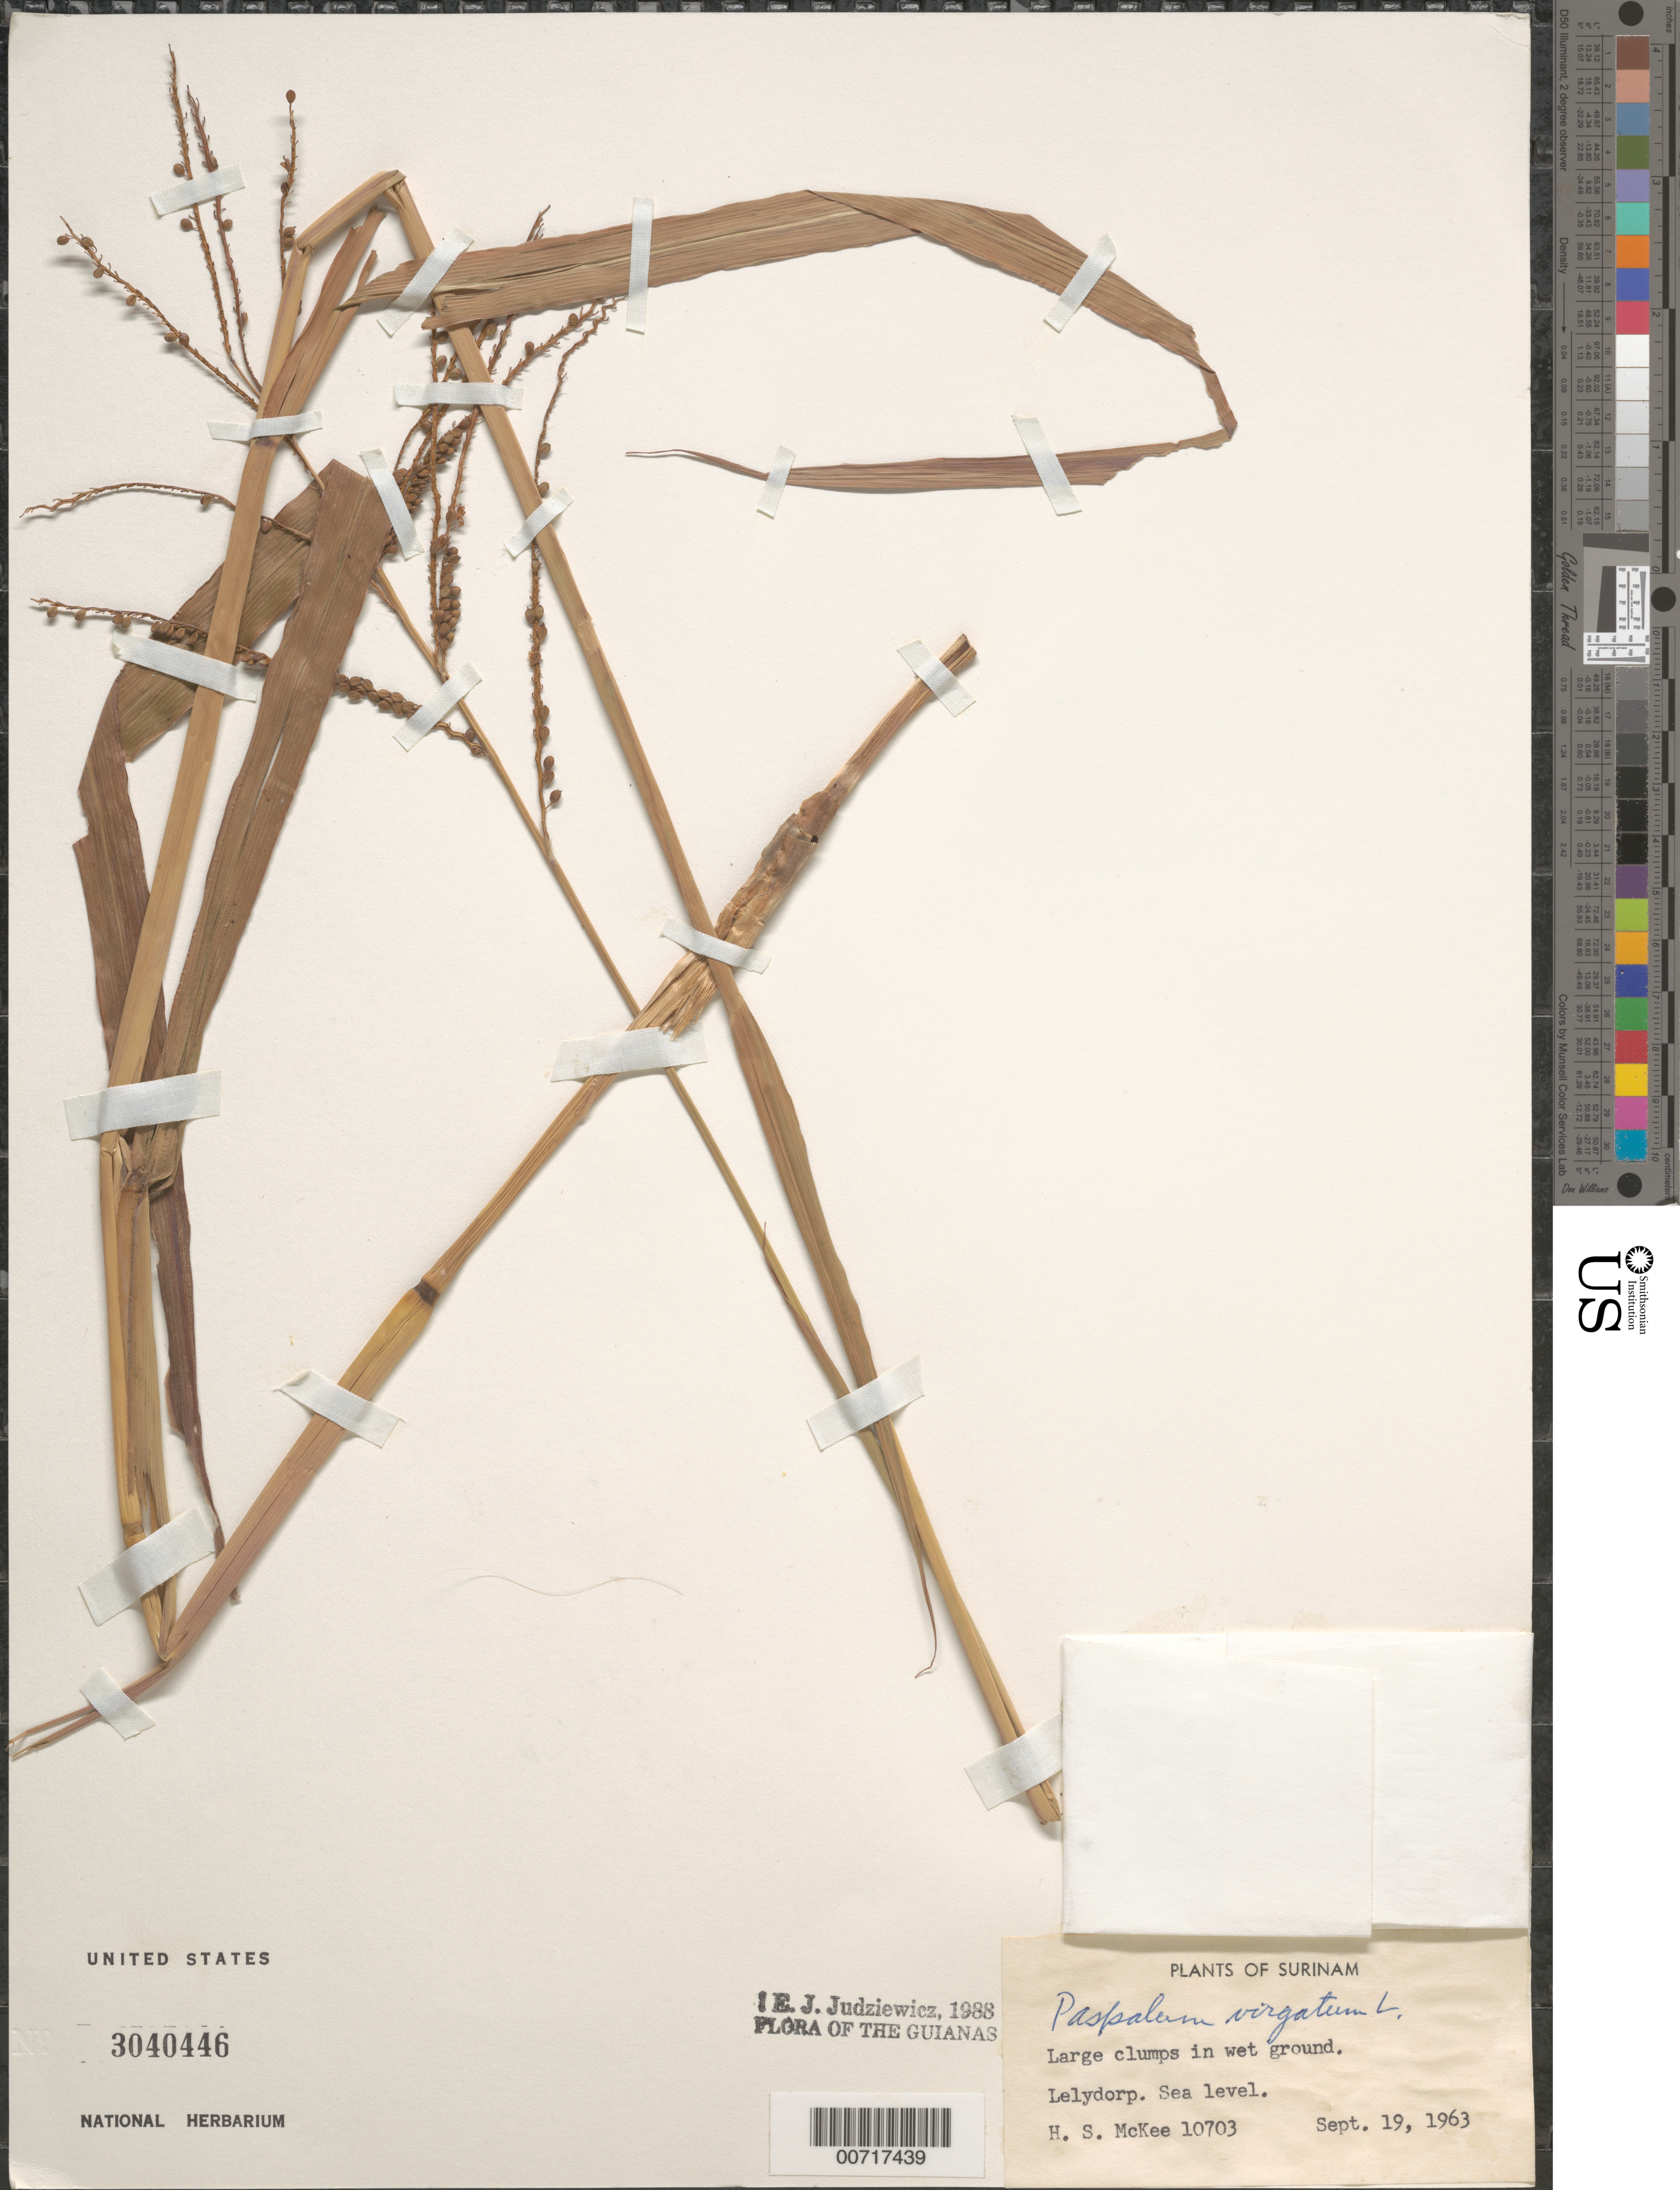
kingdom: Plantae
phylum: Tracheophyta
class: Liliopsida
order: Poales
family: Poaceae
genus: Paspalum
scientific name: Paspalum virgatum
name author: L.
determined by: Judziewicz, E. J.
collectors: H. S. McKee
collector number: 10703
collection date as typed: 19-Sep-63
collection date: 1963-09-19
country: Suriname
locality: Lelydorp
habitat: Wet ground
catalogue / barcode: US 3040446